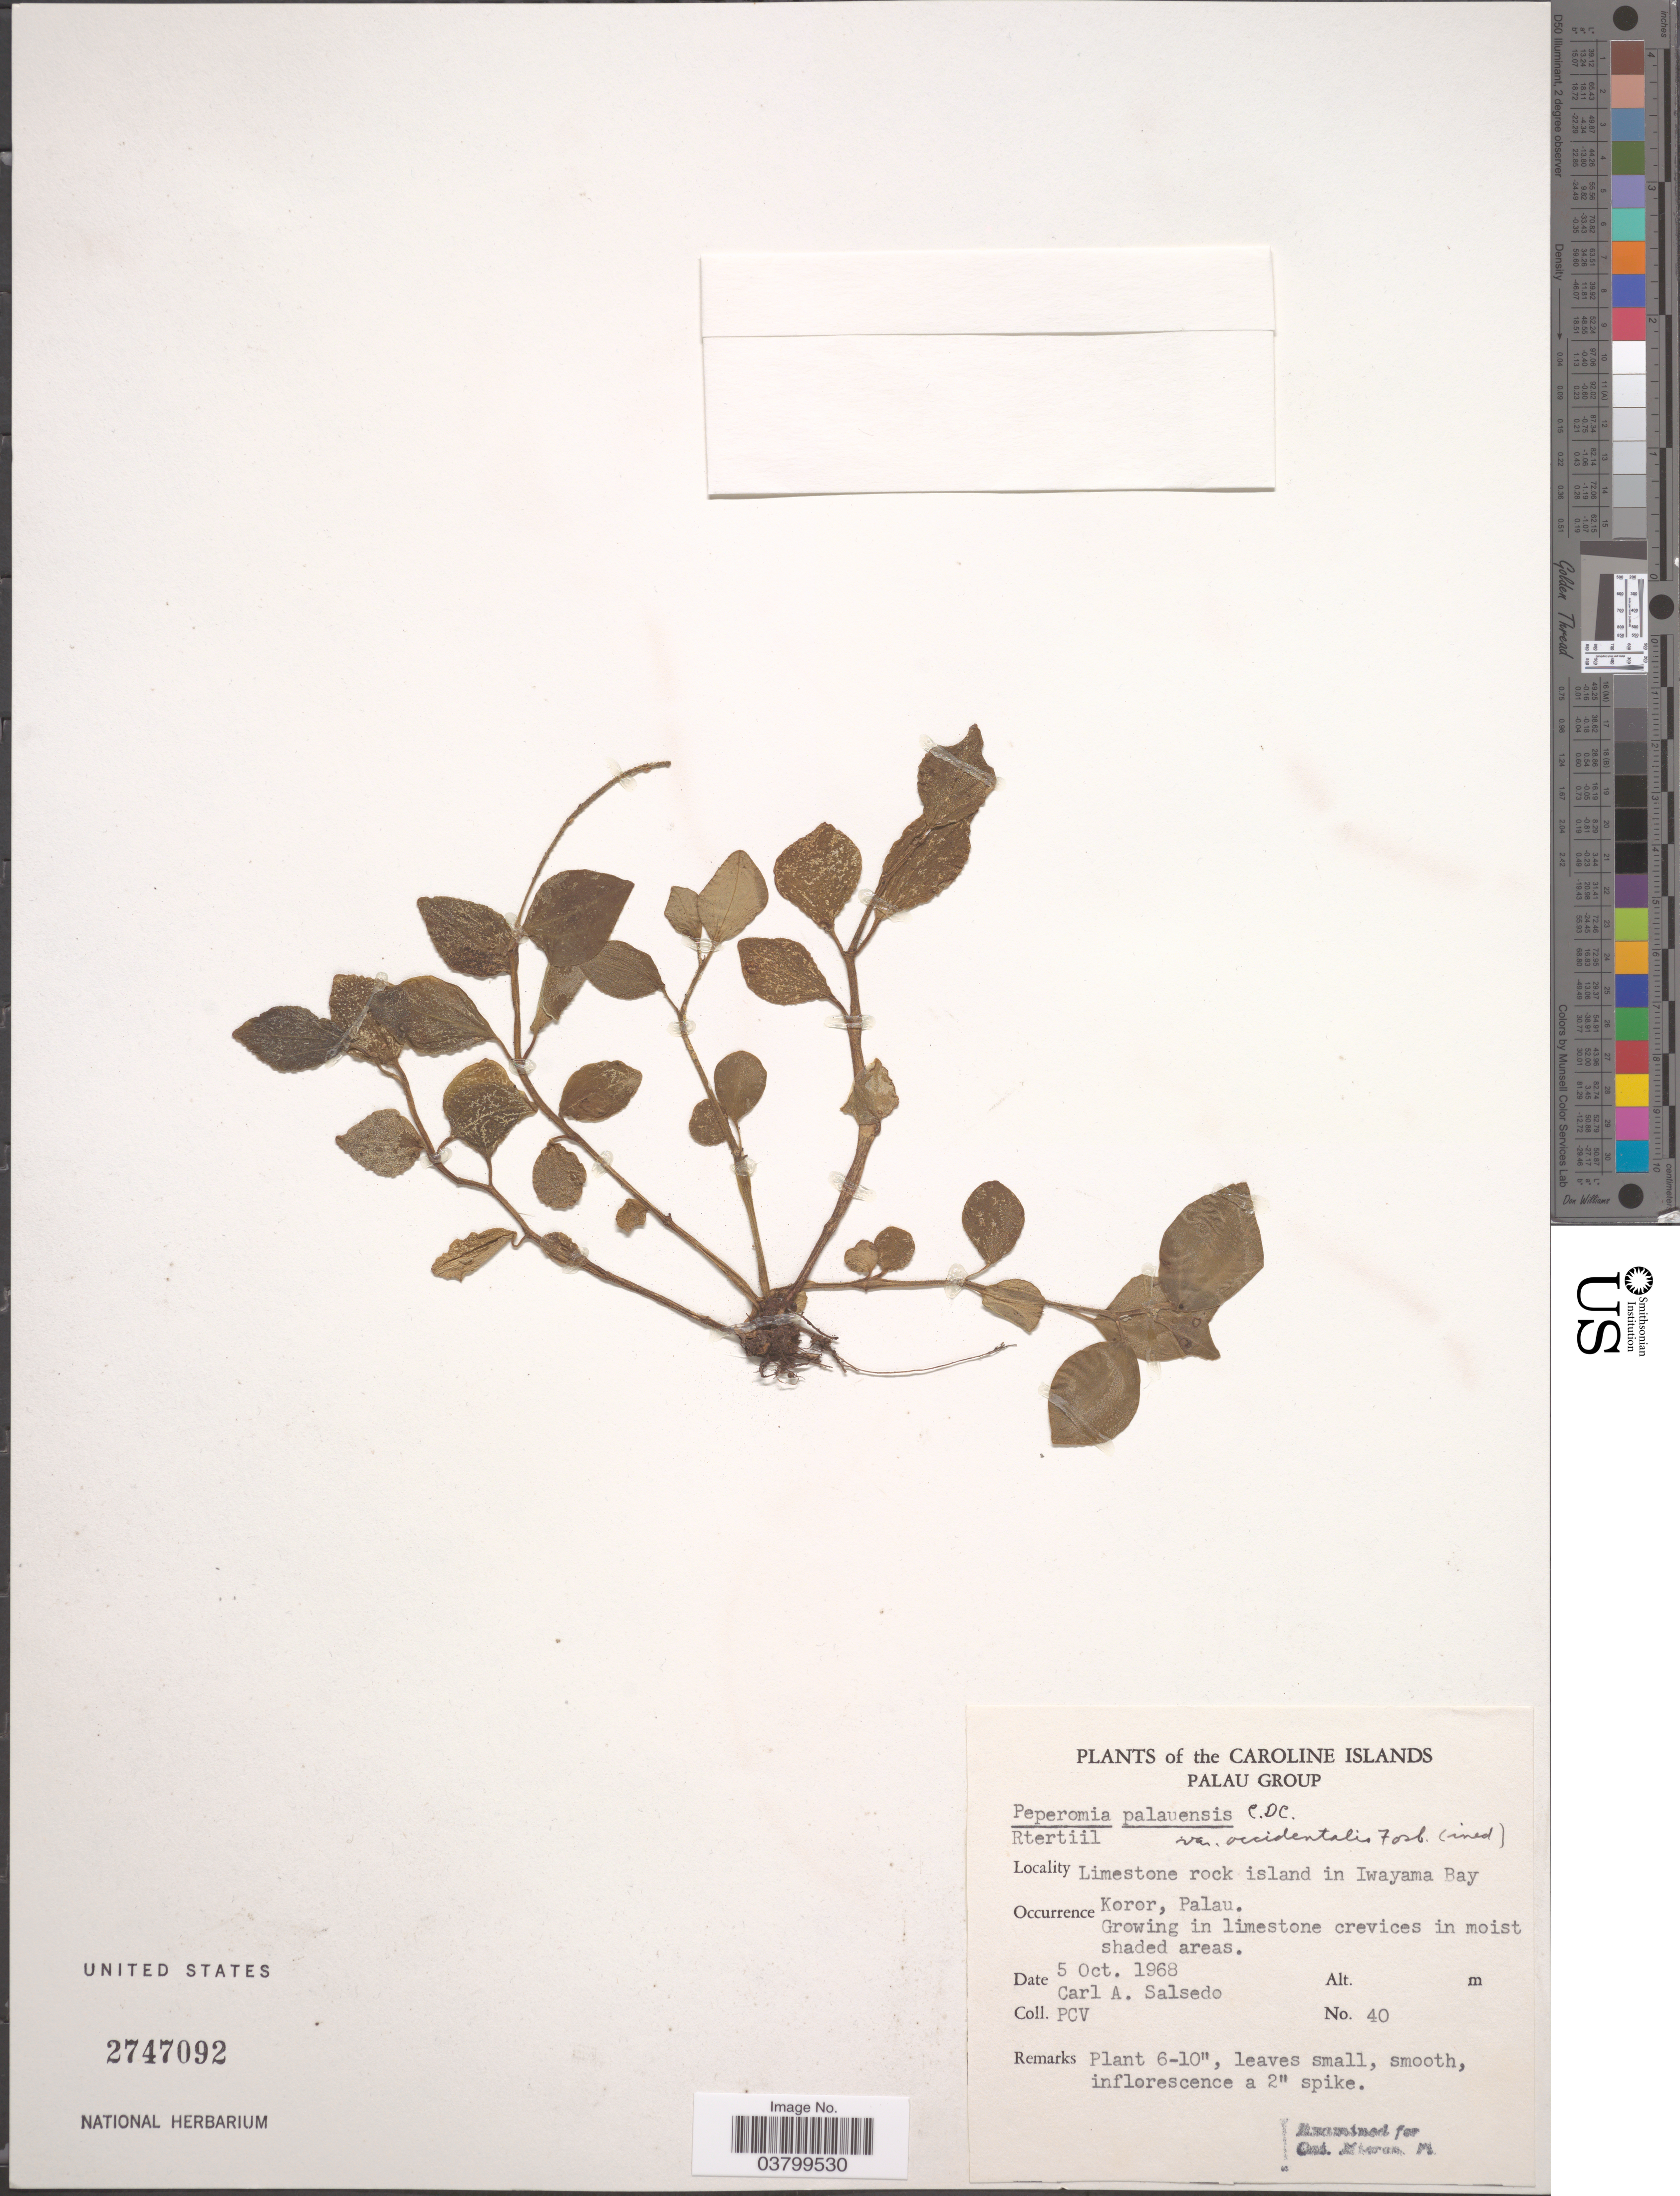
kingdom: Plantae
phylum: Tracheophyta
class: Magnoliopsida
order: Piperales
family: Piperaceae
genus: Peperomia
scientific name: Peperomia palauensis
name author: C. DC.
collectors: C.A. Salsedo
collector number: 40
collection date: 1968-10-05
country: Palau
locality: The Caroline Islands. Limestone rock island in Iwayama Bay. Koror, Palau.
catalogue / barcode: US 2747092